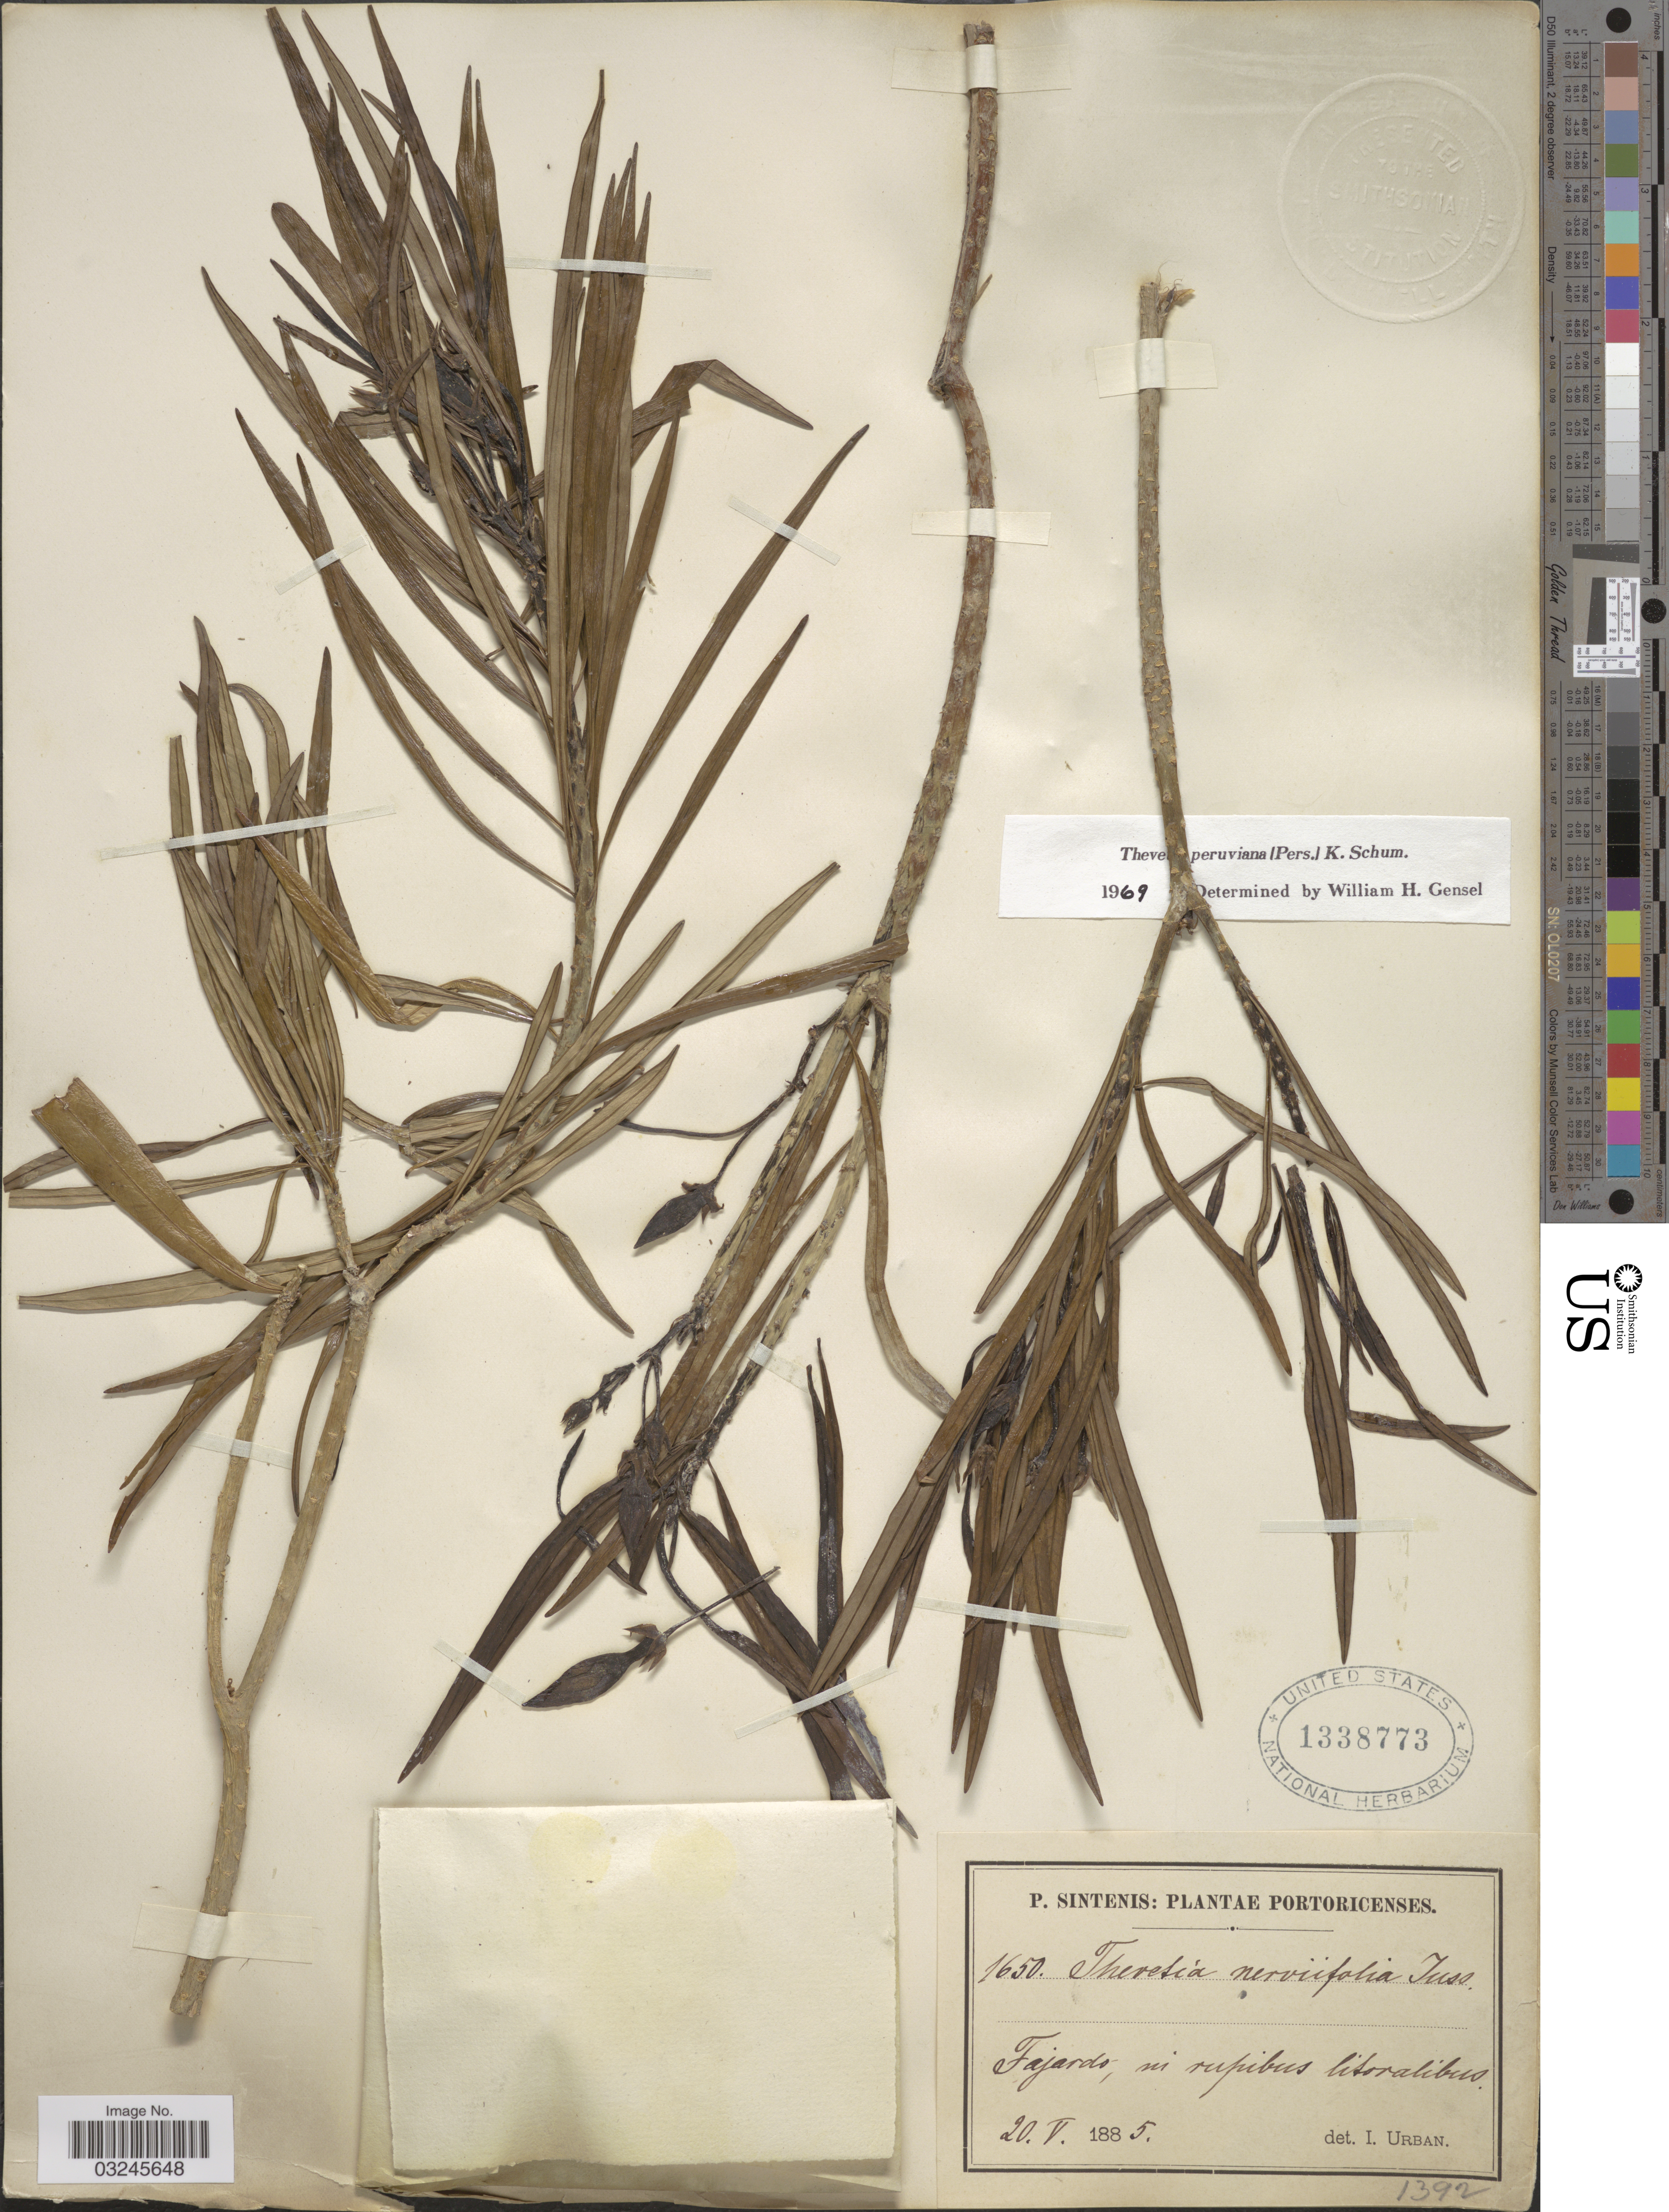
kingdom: Plantae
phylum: Tracheophyta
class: Magnoliopsida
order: Gentianales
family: Apocynaceae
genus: Thevetia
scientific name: Thevetia peruviana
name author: (Pers.) K. Schum.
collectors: P. Sintenis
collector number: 1650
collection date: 1885-05-20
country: Puerto Rico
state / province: Fajardo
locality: Fajardo, in rupibus litoralibus.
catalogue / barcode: US 1338773